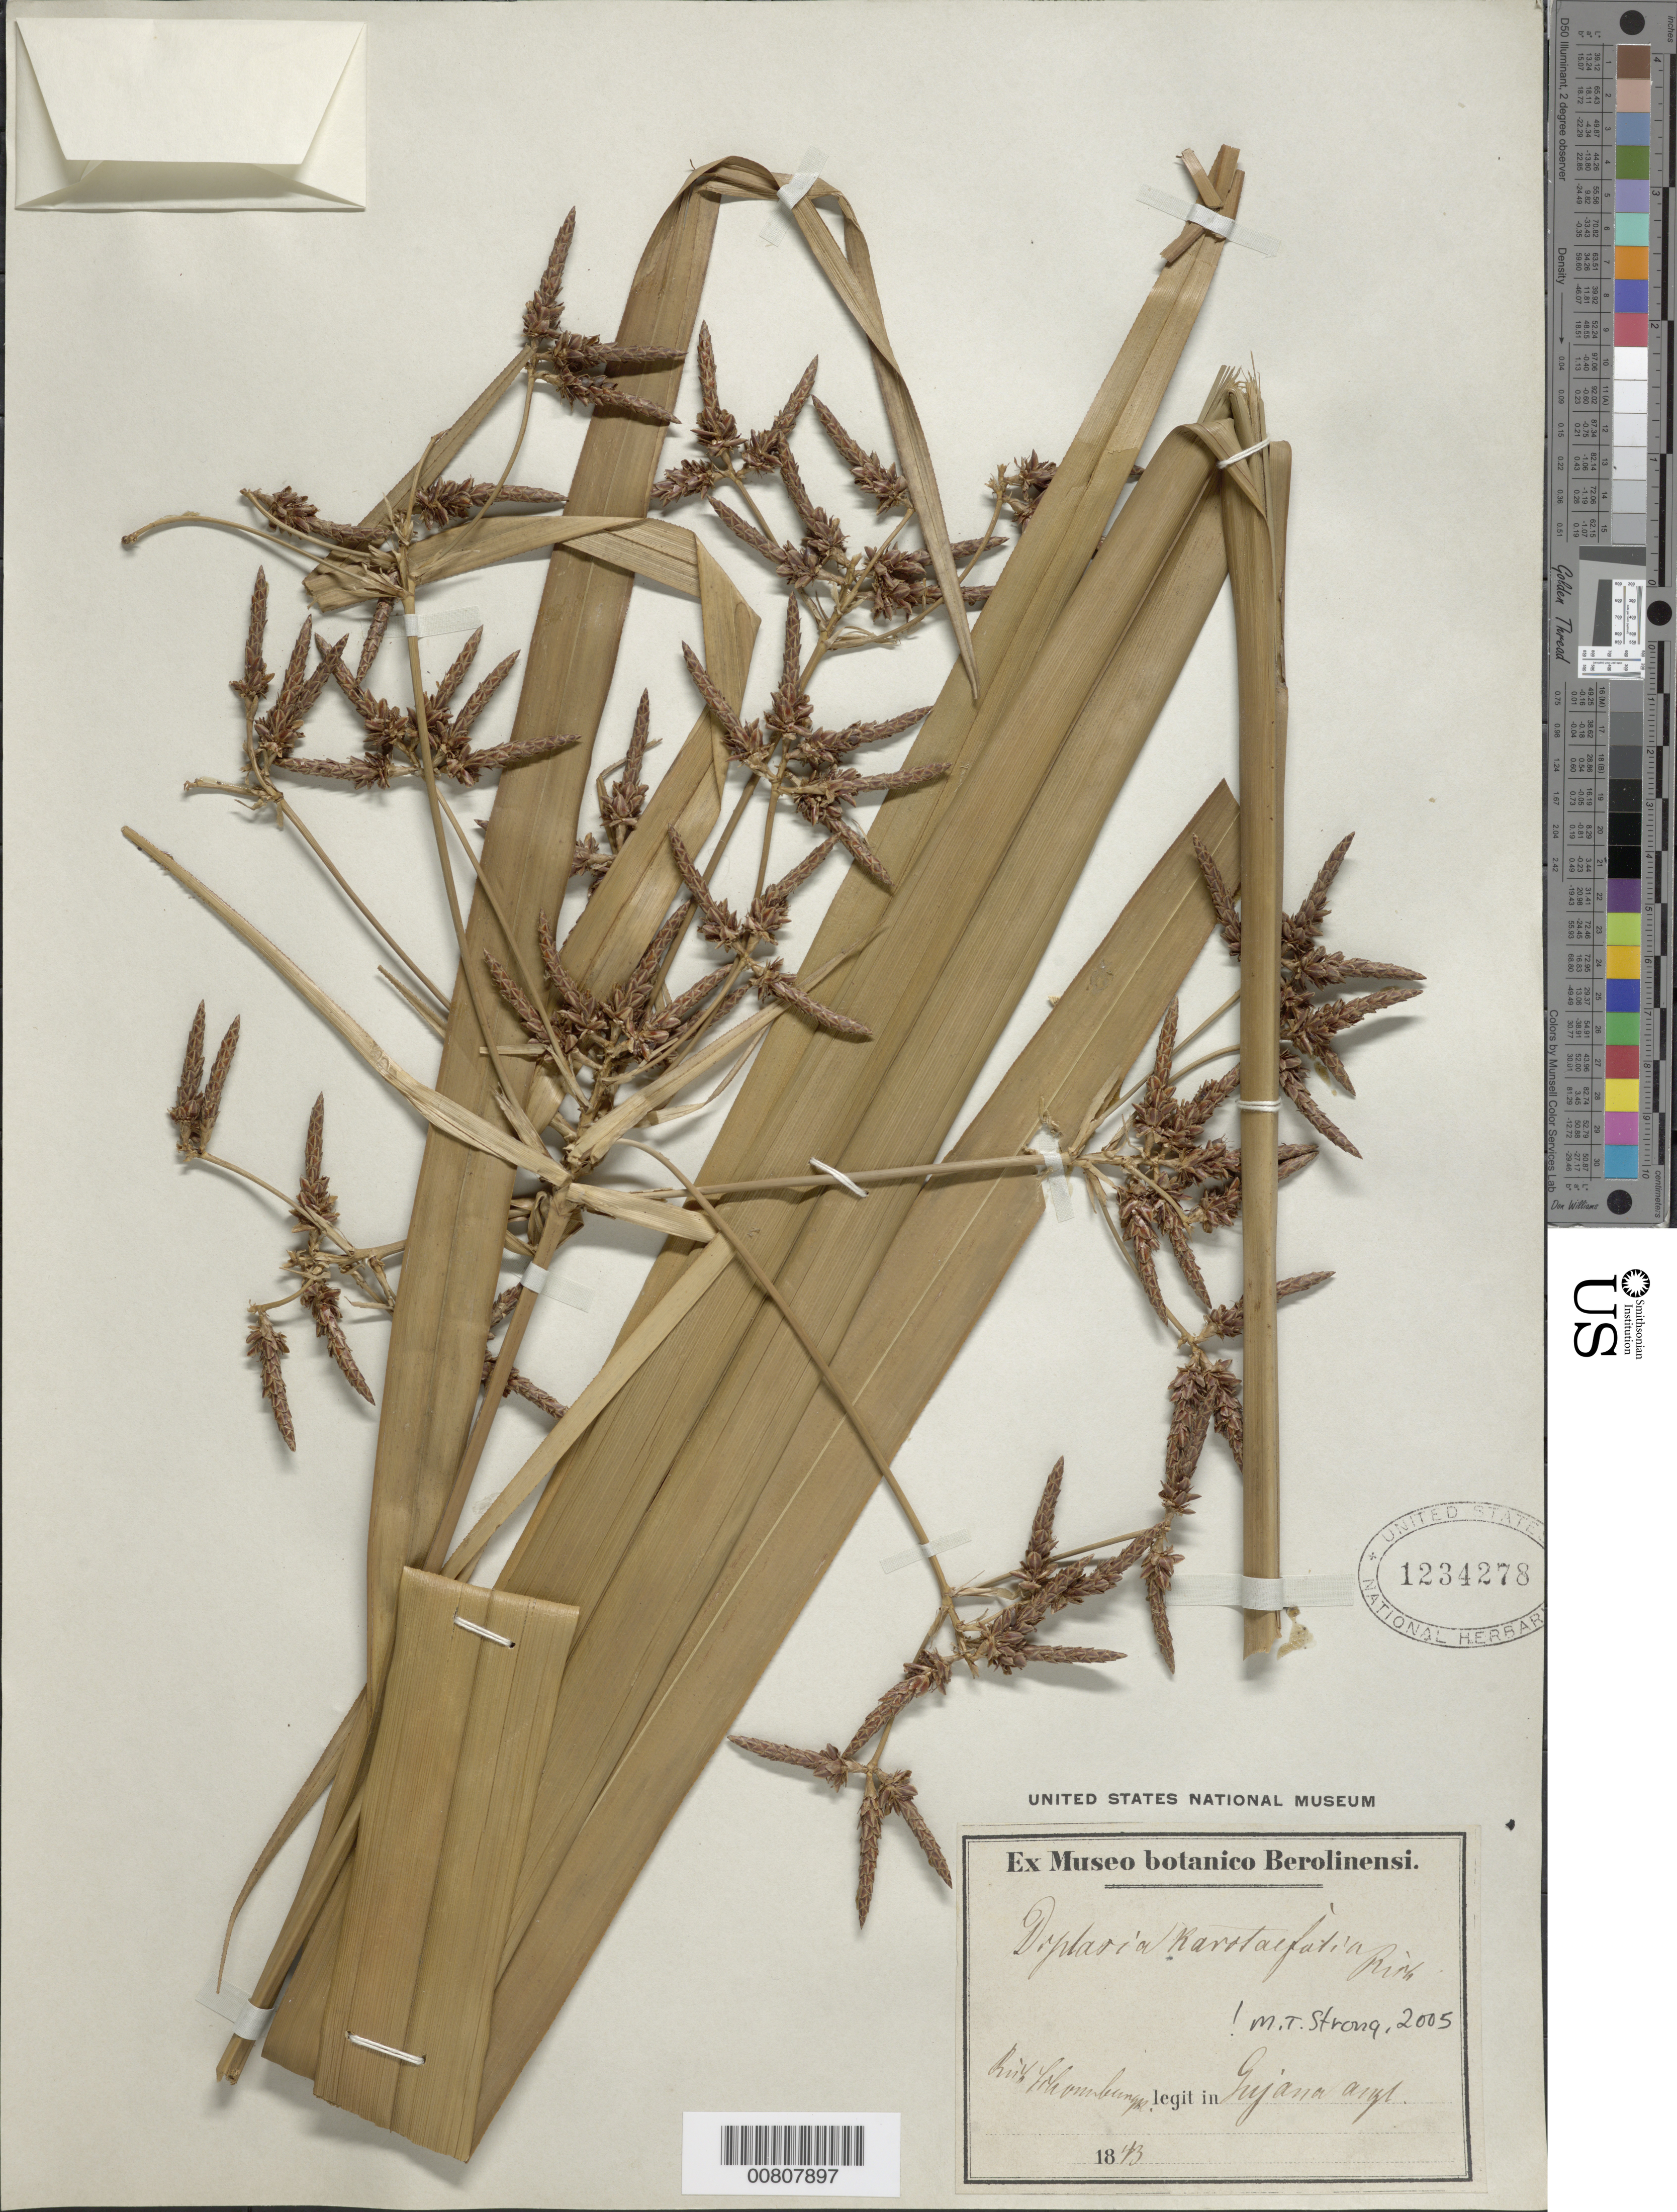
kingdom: Plantae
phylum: Tracheophyta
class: Liliopsida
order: Poales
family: Cyperaceae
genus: Diplasia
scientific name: Diplasia karatifolia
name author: Rich.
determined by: Strong, M. T., (US), Smithsonian Institution - National Museum of Natural History (UNITED STATES)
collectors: M. R. Schomburgk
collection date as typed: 1843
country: Guyana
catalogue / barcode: US 1234278